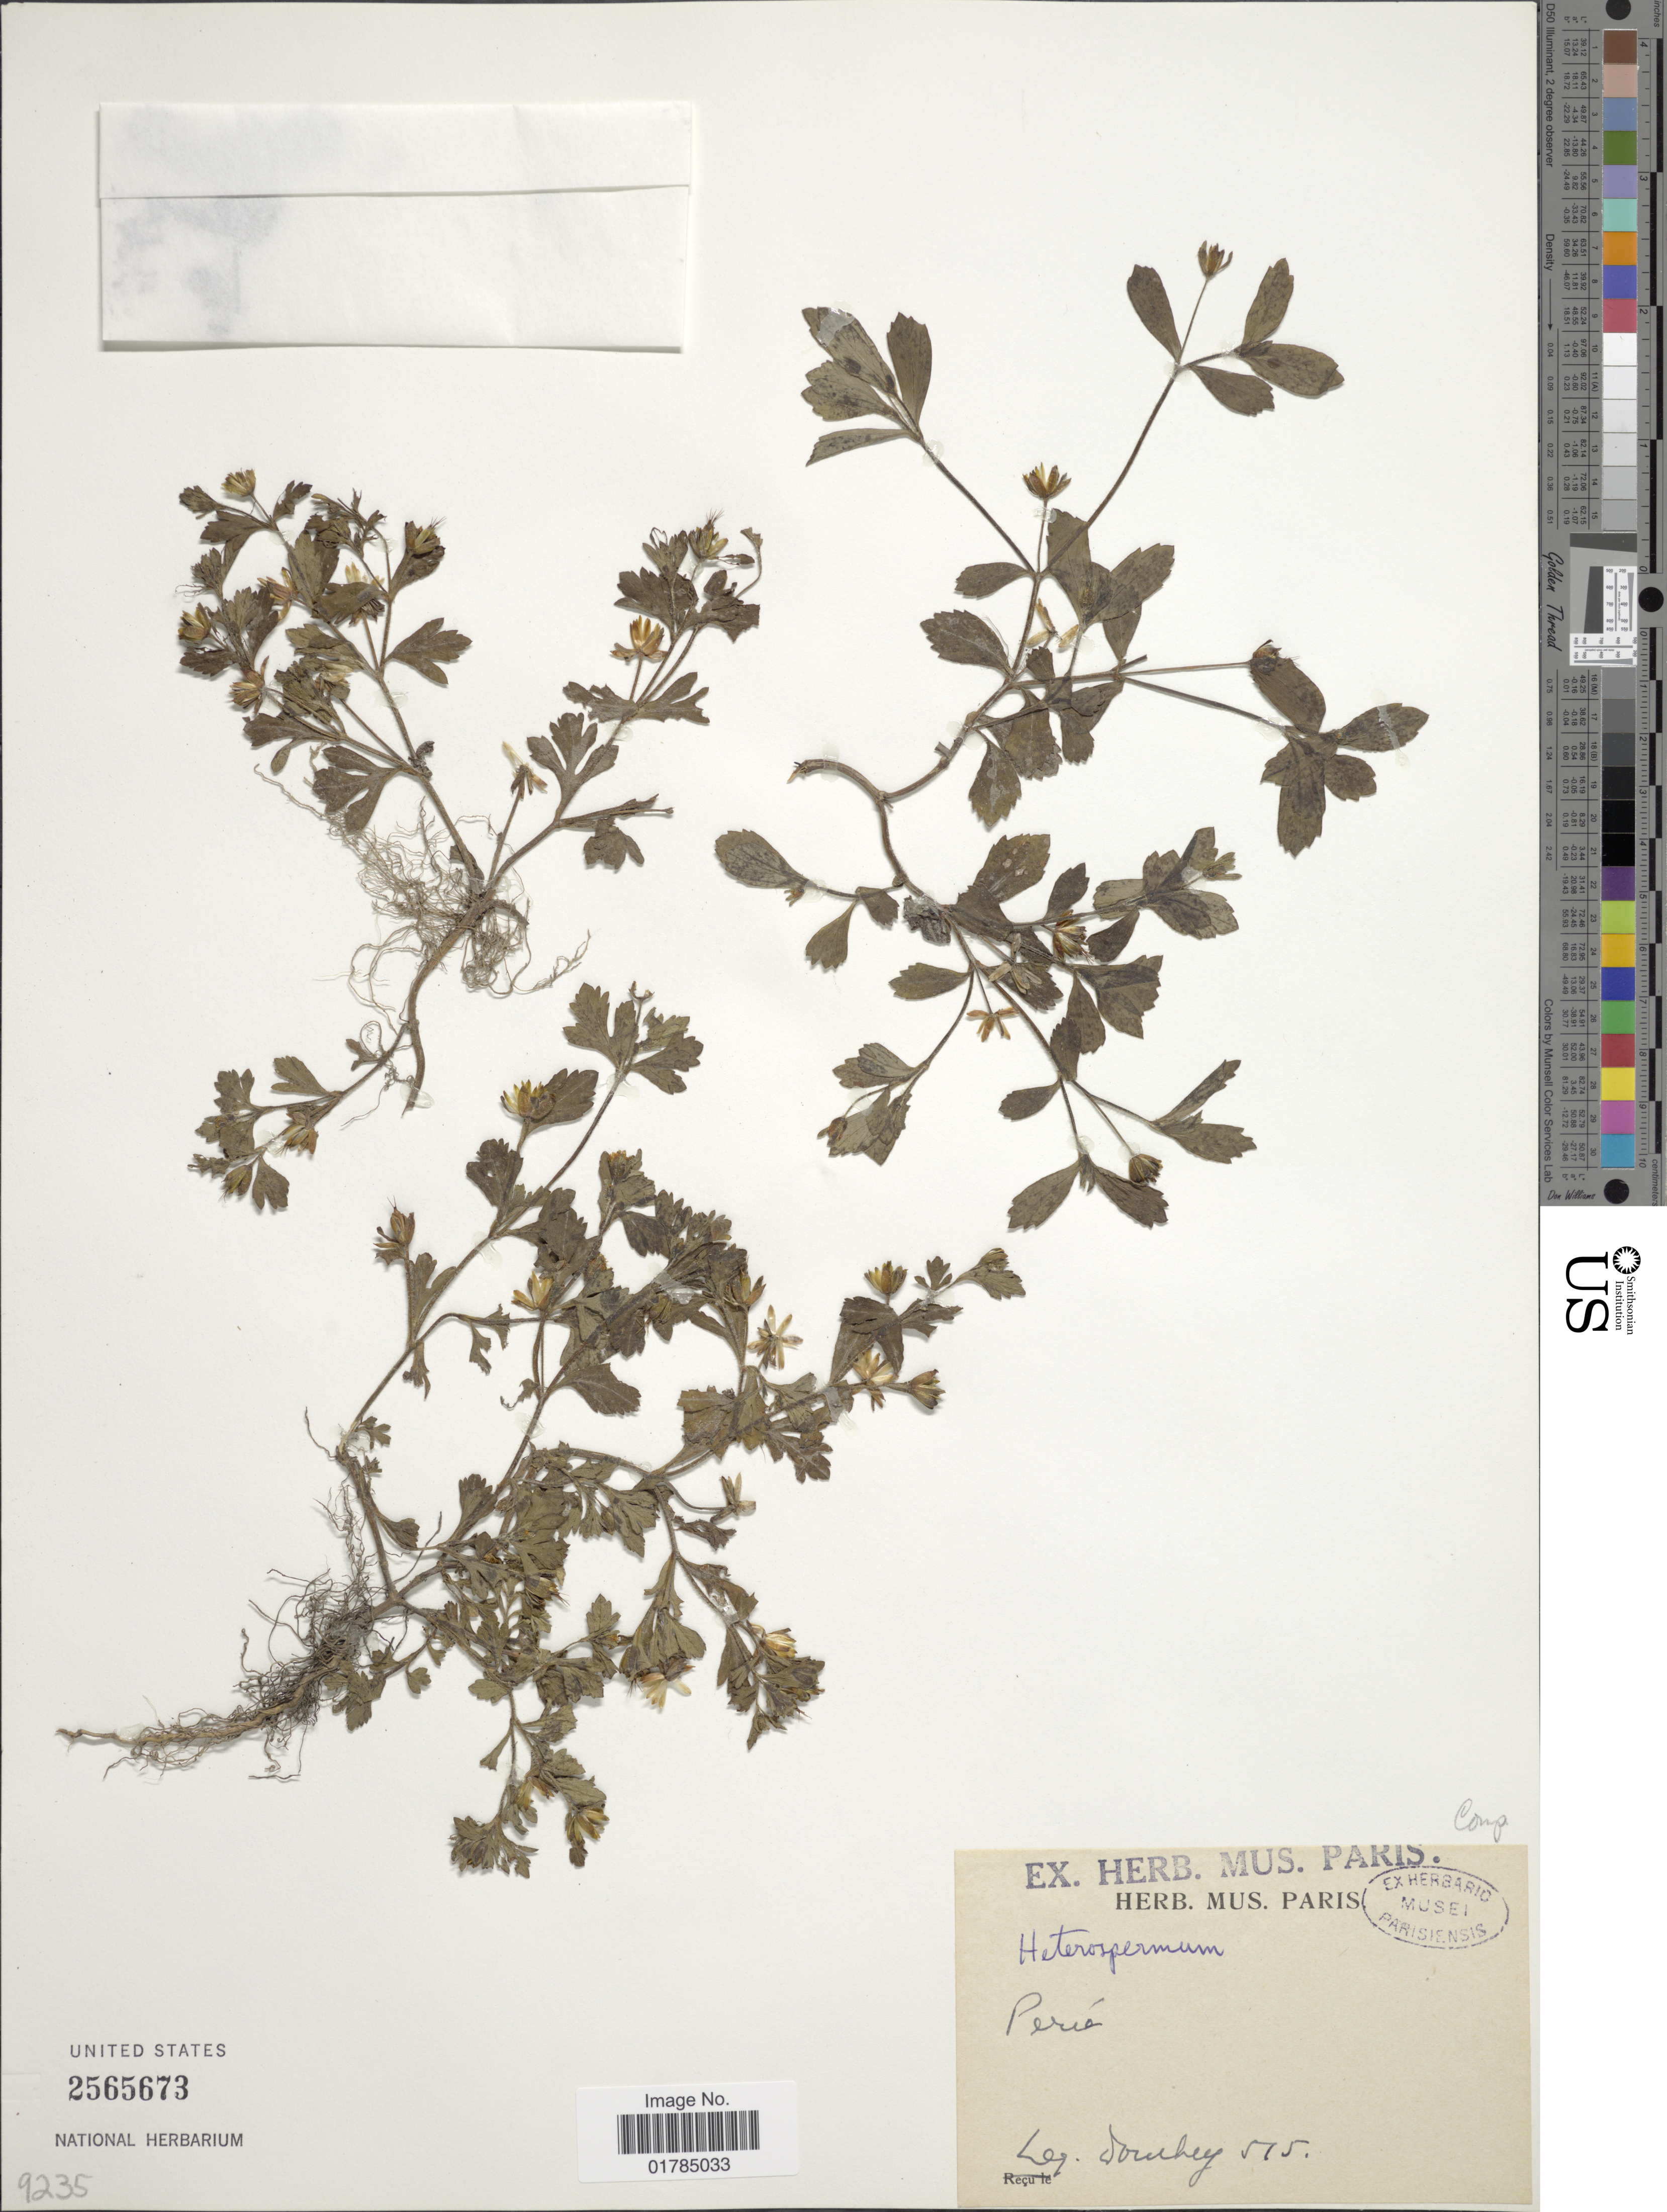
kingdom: Plantae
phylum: Tracheophyta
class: Magnoliopsida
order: Asterales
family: Asteraceae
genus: Heterosperma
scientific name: Heterosperma sp.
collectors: Biolley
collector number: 515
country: Peru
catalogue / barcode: US 2565673